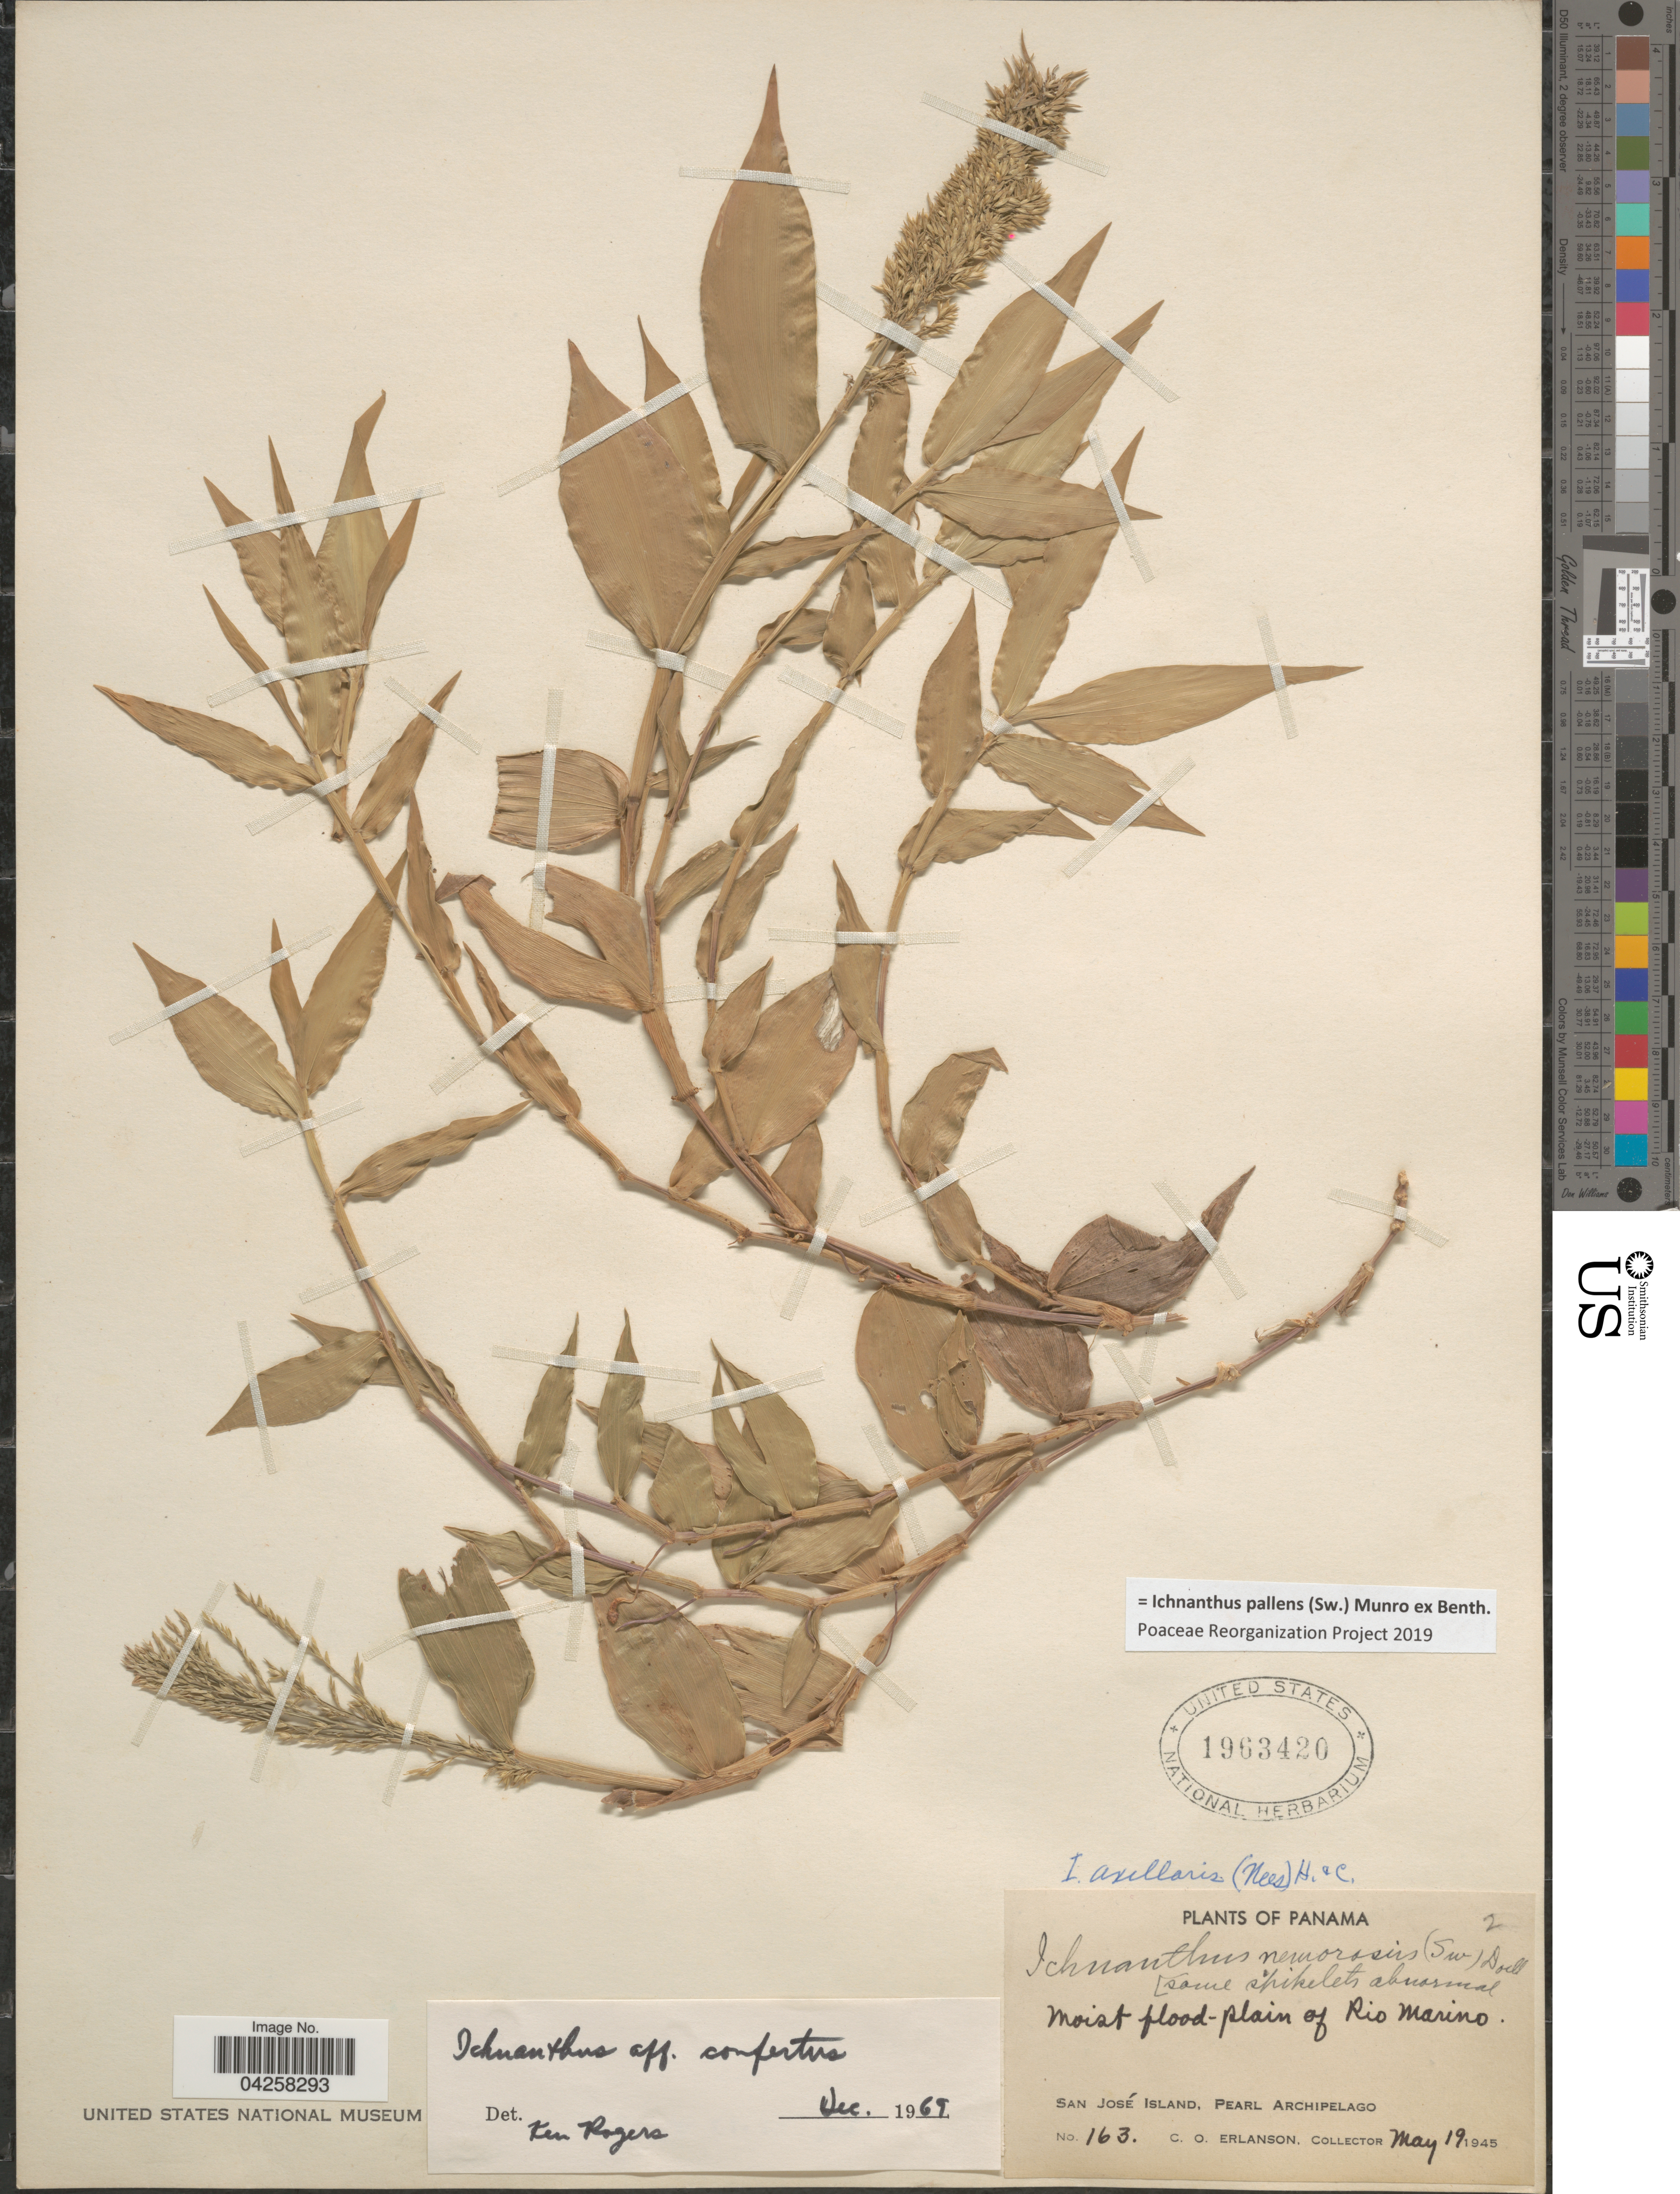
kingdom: Plantae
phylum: Tracheophyta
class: Liliopsida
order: Poales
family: Poaceae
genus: Ichnanthus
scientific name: Ichnanthus pallens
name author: (Sw.) Munro ex Benth.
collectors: C. O. Erlanson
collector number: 163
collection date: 1945-05-19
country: Panama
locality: Moist flood-plain of Rio Marino. San José Island, Pearl Archipelago.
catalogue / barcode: US 1963420